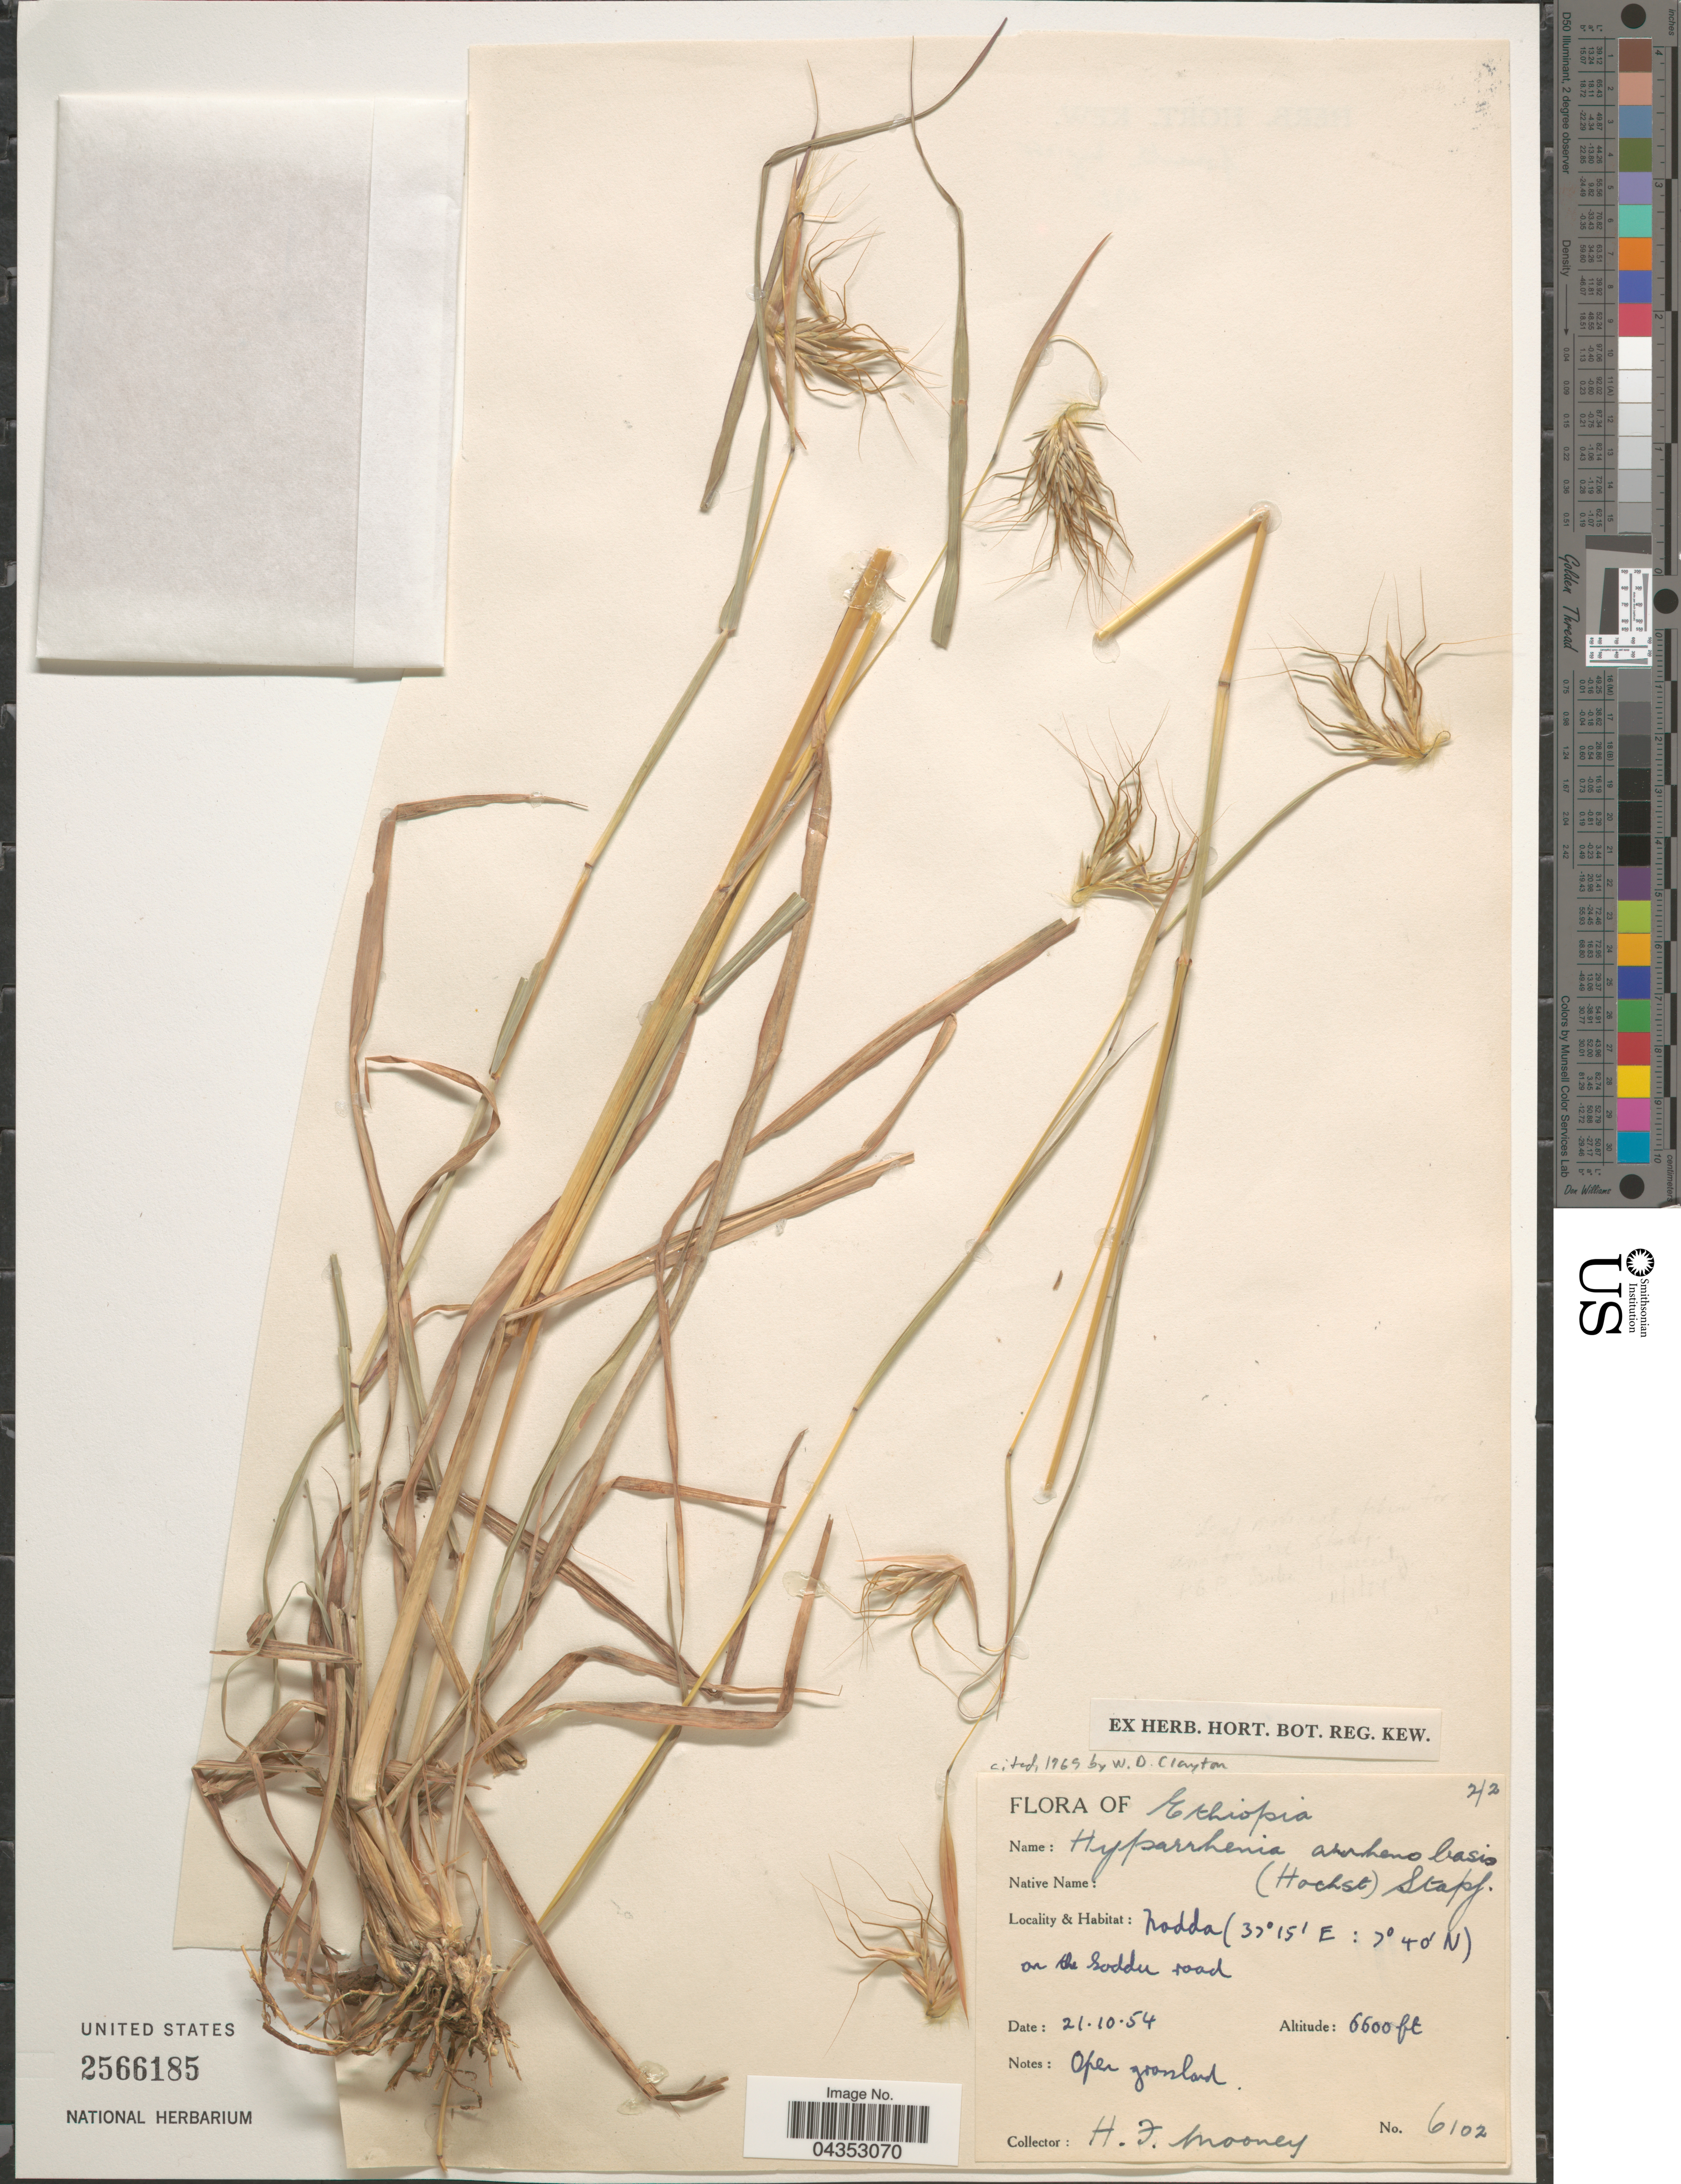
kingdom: Plantae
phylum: Tracheophyta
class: Liliopsida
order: Poales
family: Poaceae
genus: Hyparrhenia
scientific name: Hyparrhenia arrhenobasis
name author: (Hochst. ex Steud.) Stapf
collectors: H. Mooney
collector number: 6102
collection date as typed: Transcribed d/m/y: 21/10/54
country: Ethiopia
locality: Nodda on the Soddu road.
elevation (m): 2012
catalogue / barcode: US 2566185